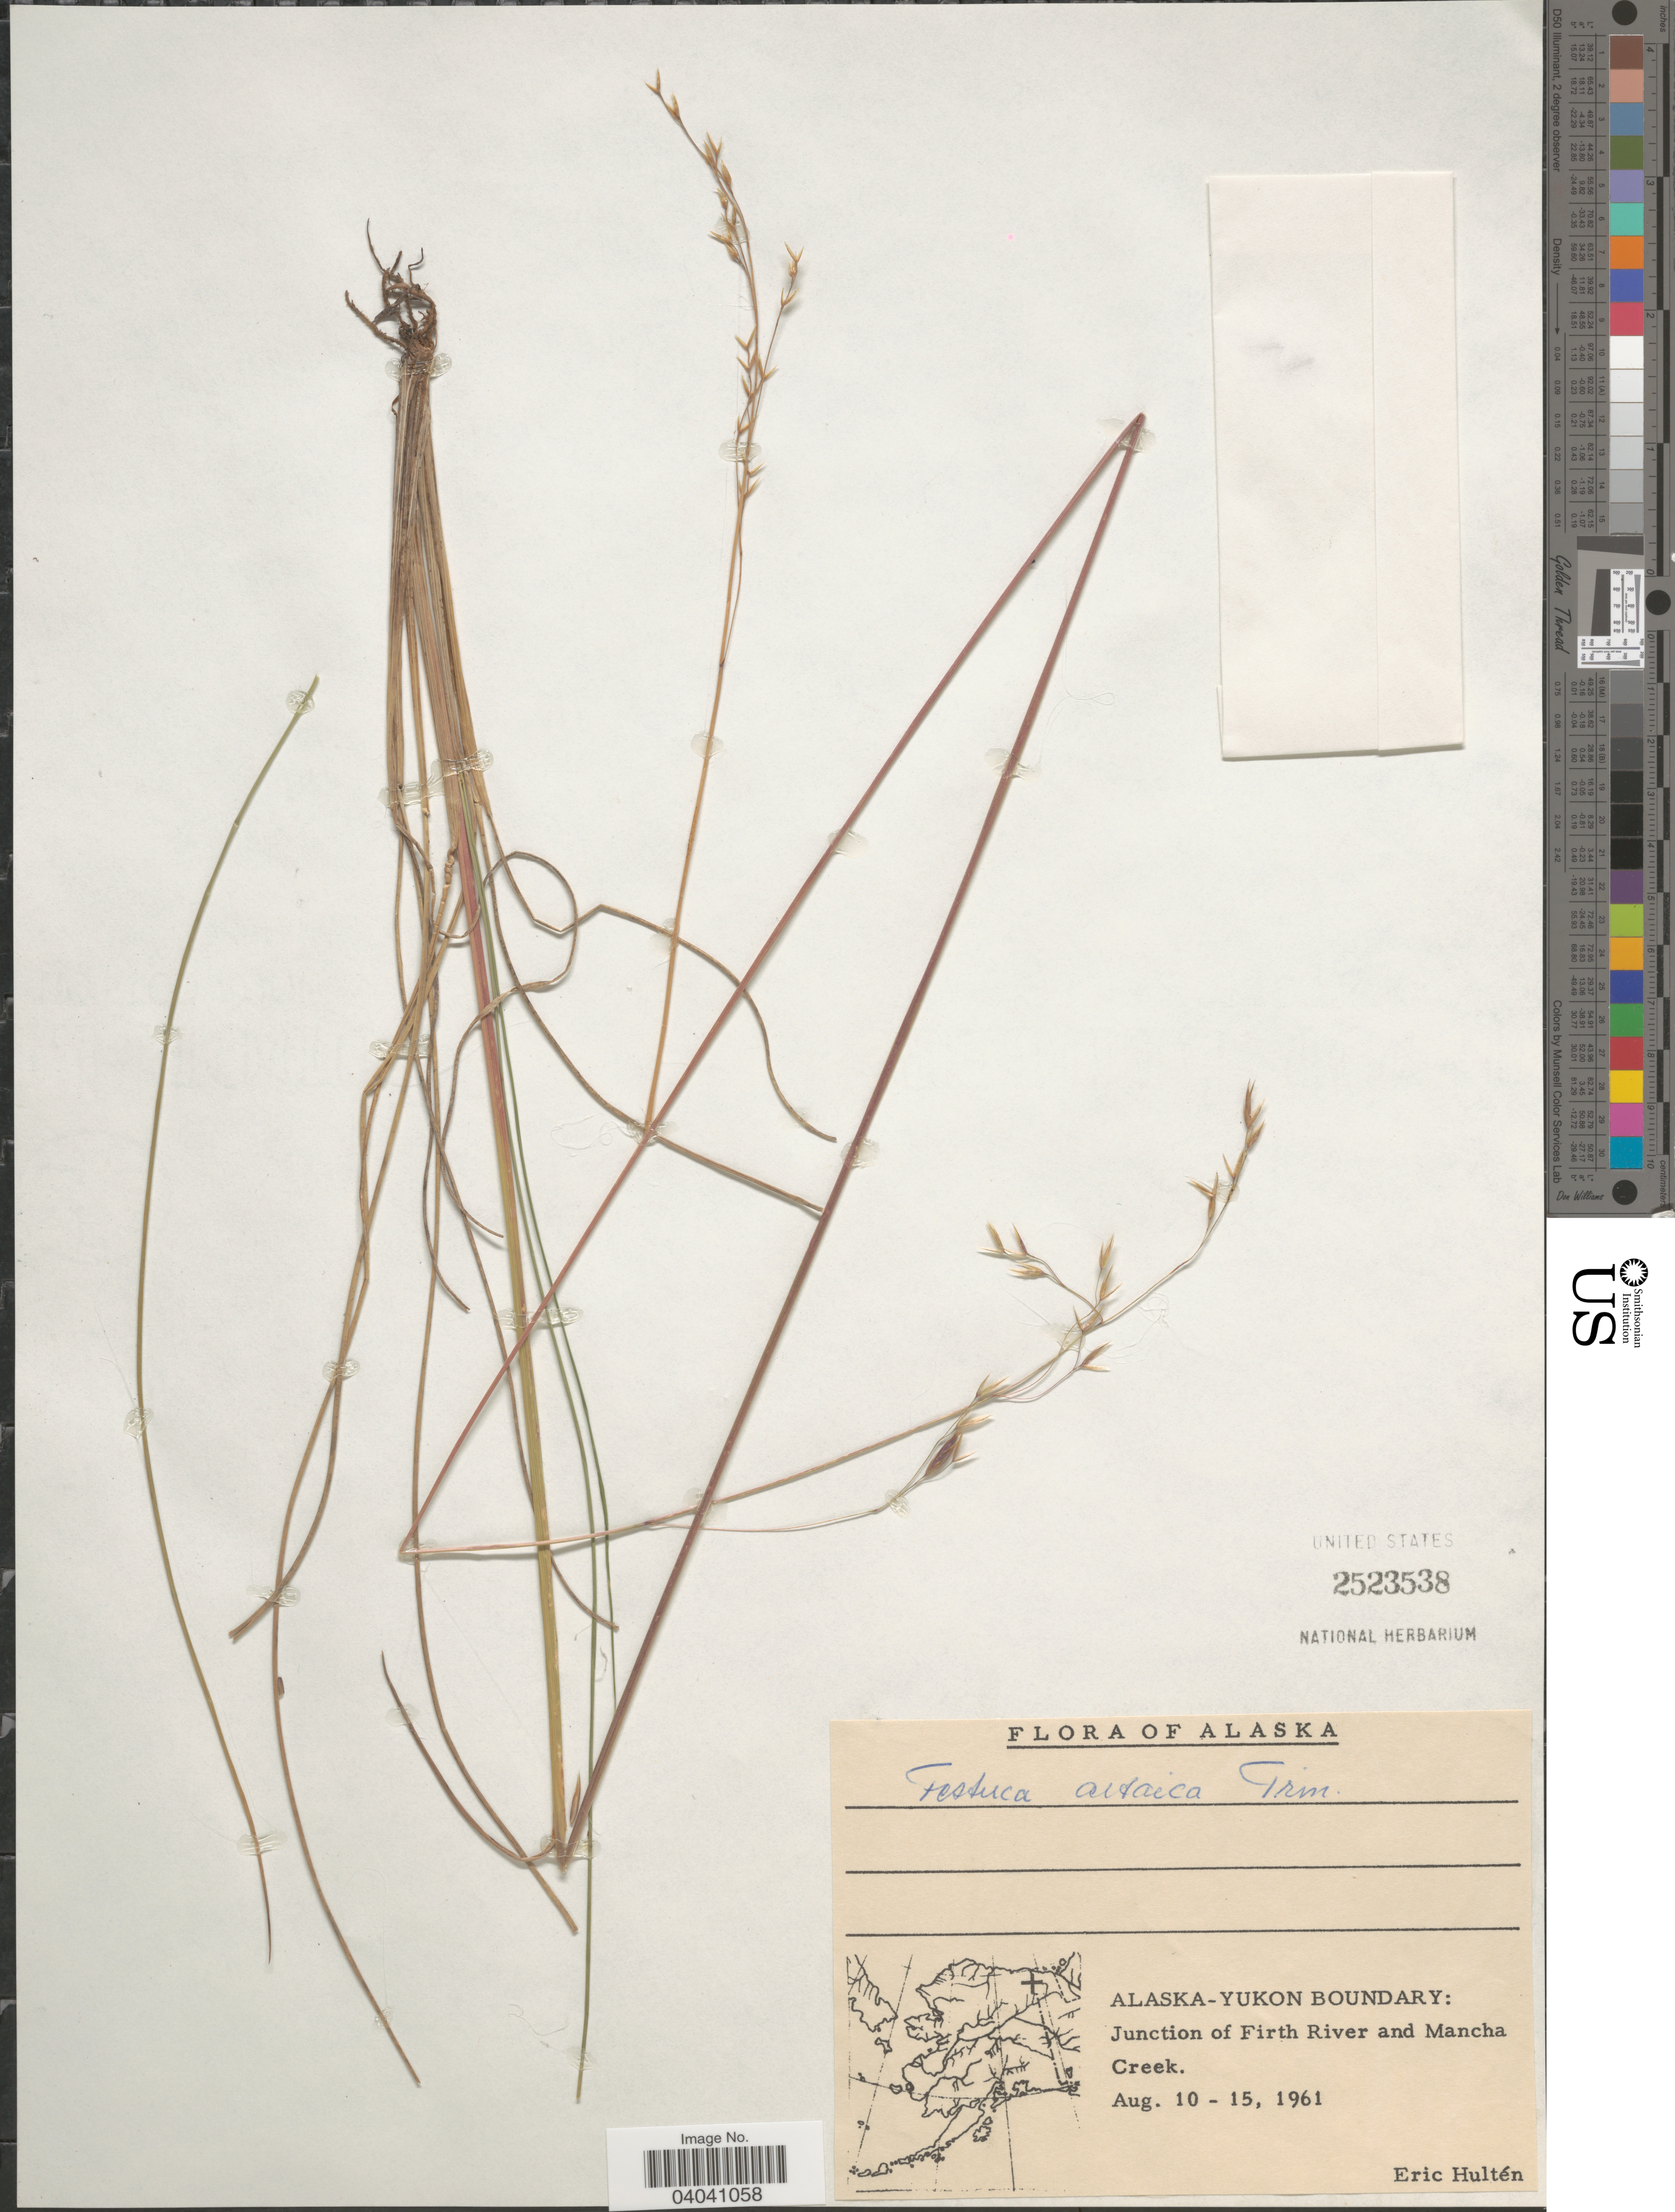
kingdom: Plantae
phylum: Tracheophyta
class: Liliopsida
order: Poales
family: Poaceae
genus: Festuca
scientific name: Festuca altaica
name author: Trin.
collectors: E. G. Hultén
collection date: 1961-08-10/1961-08-15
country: United States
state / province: Alaska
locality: Alaska-Yukon Boundary: Junction of Firth River and Mancha Creek.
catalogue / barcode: US 2523538